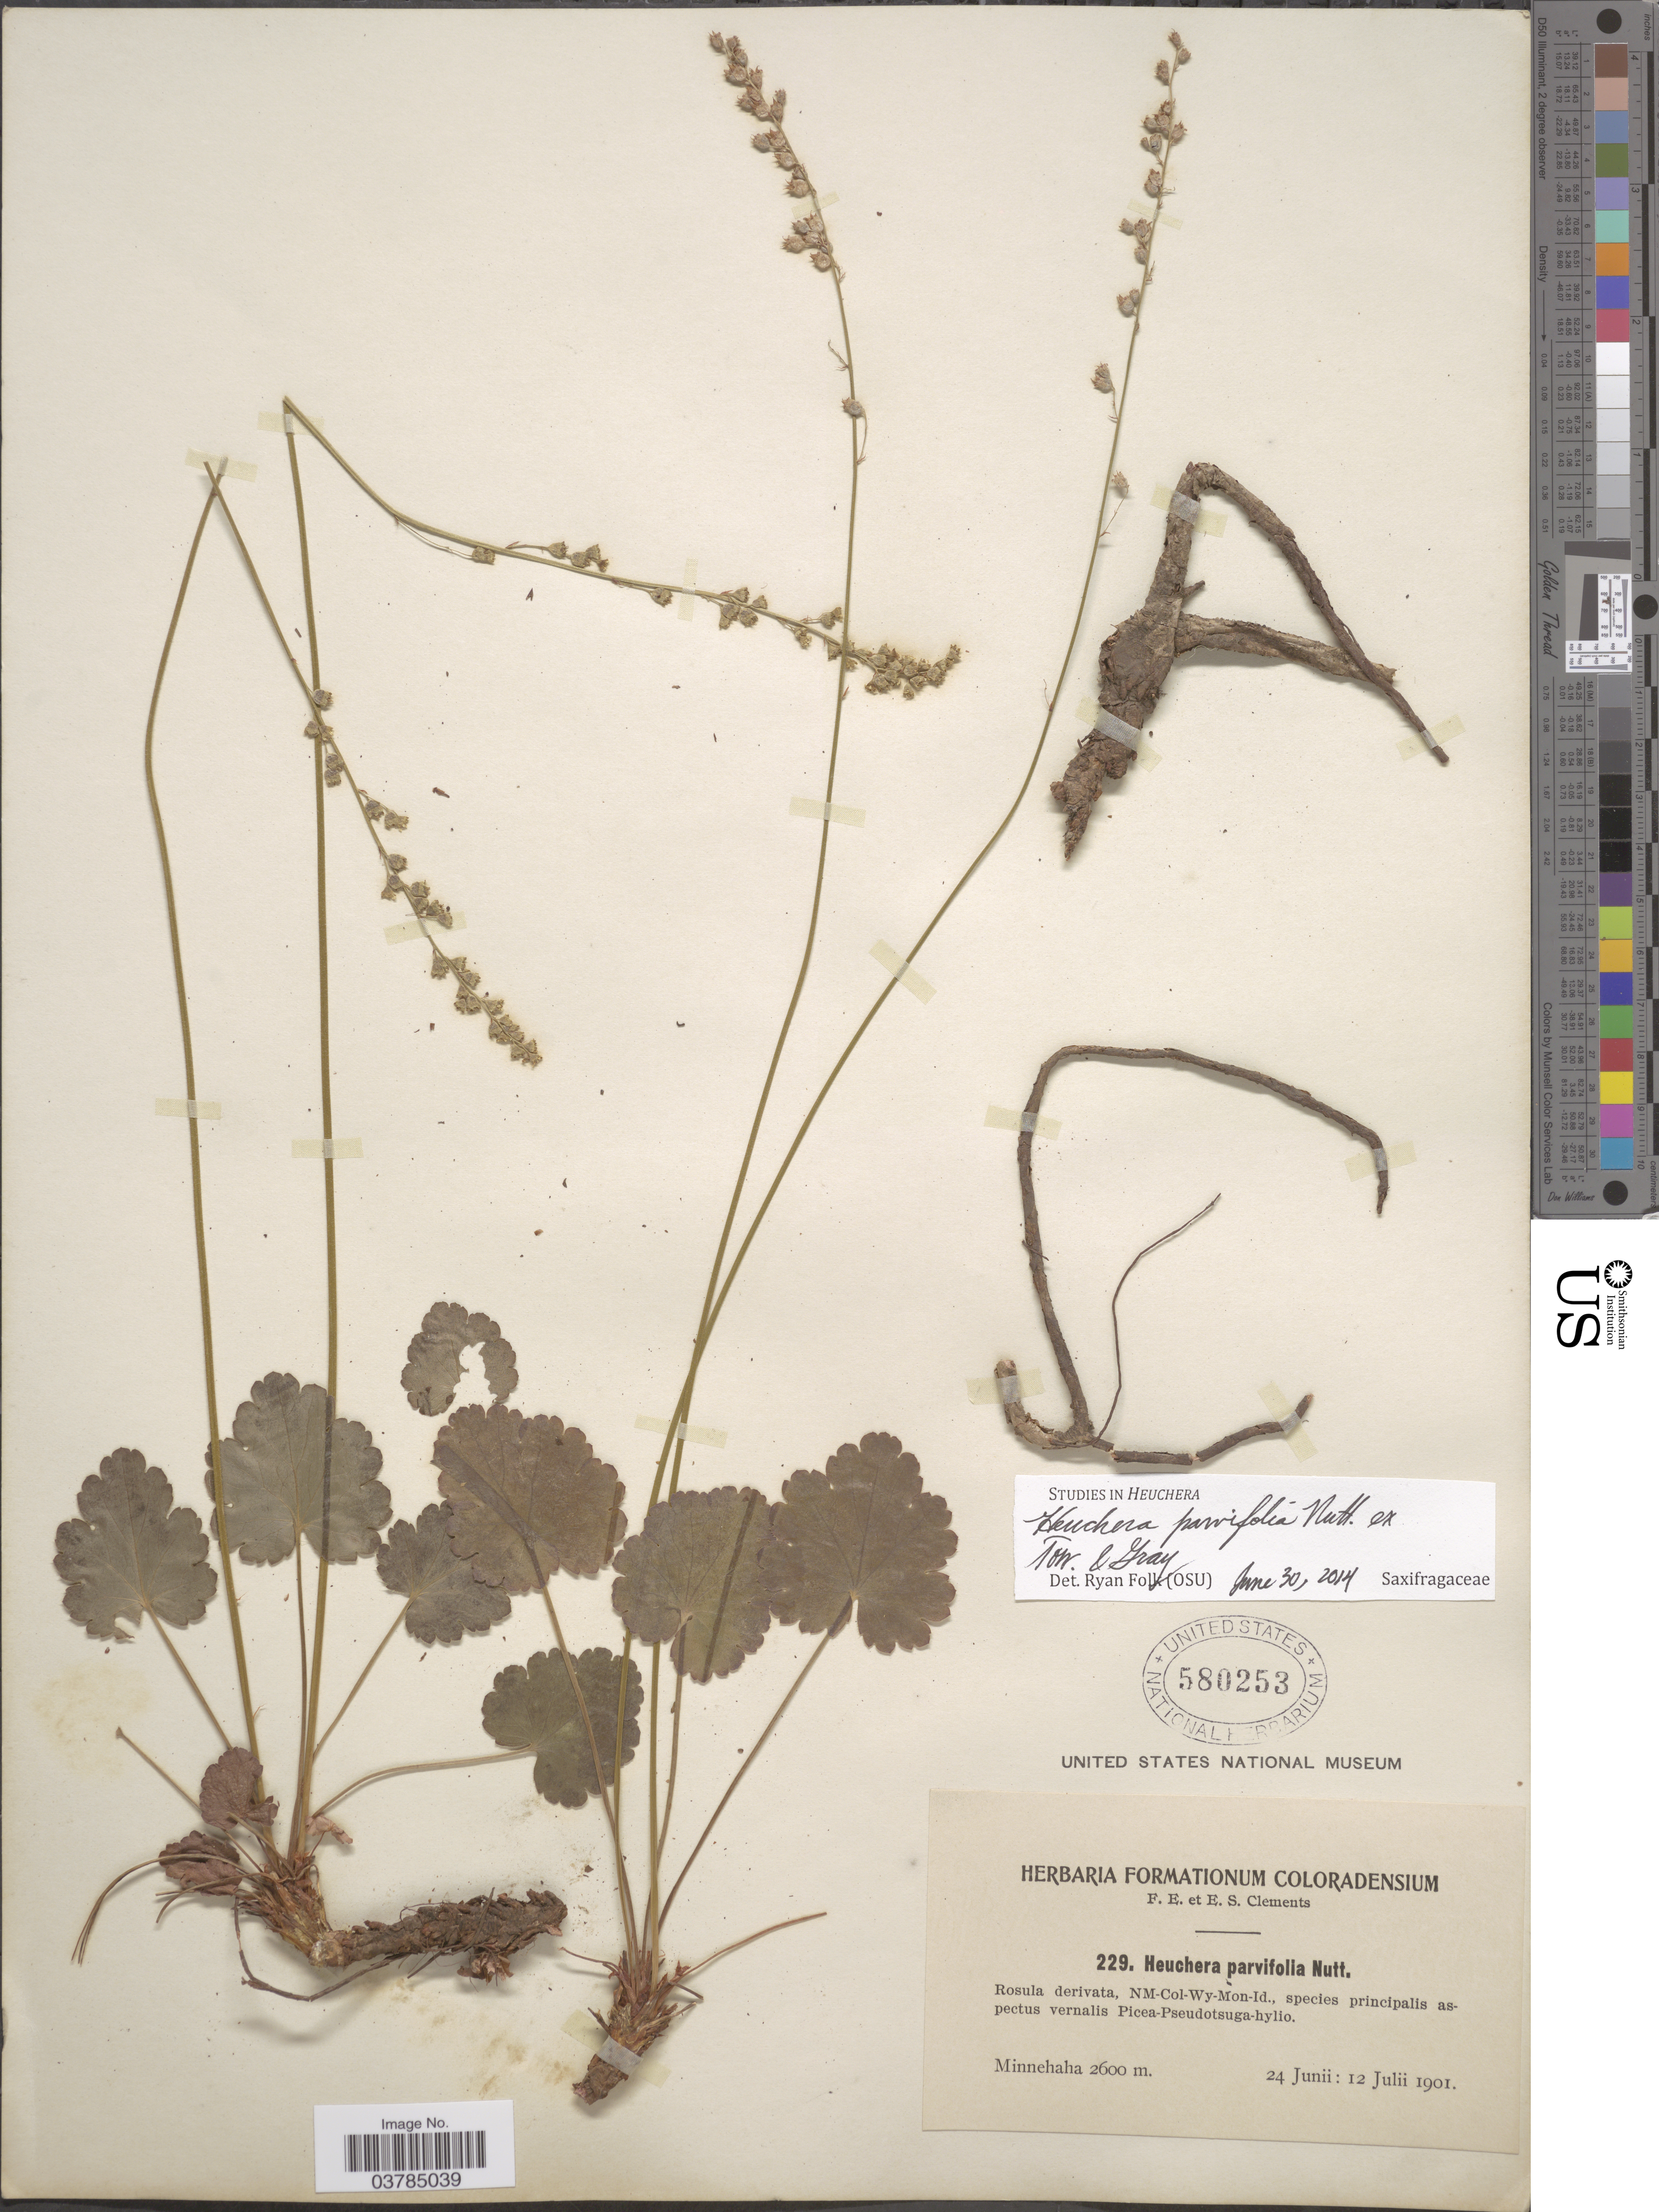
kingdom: Plantae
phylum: Tracheophyta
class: Magnoliopsida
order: Saxifragales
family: Saxifragaceae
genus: Heuchera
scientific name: Heuchera parvifolia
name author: Nutt.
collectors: F. E. Clements & E. S. Clements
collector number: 229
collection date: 1901-06-24/1901-07-12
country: United States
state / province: Colorado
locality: Minnehaha.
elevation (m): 2600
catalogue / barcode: US 580253